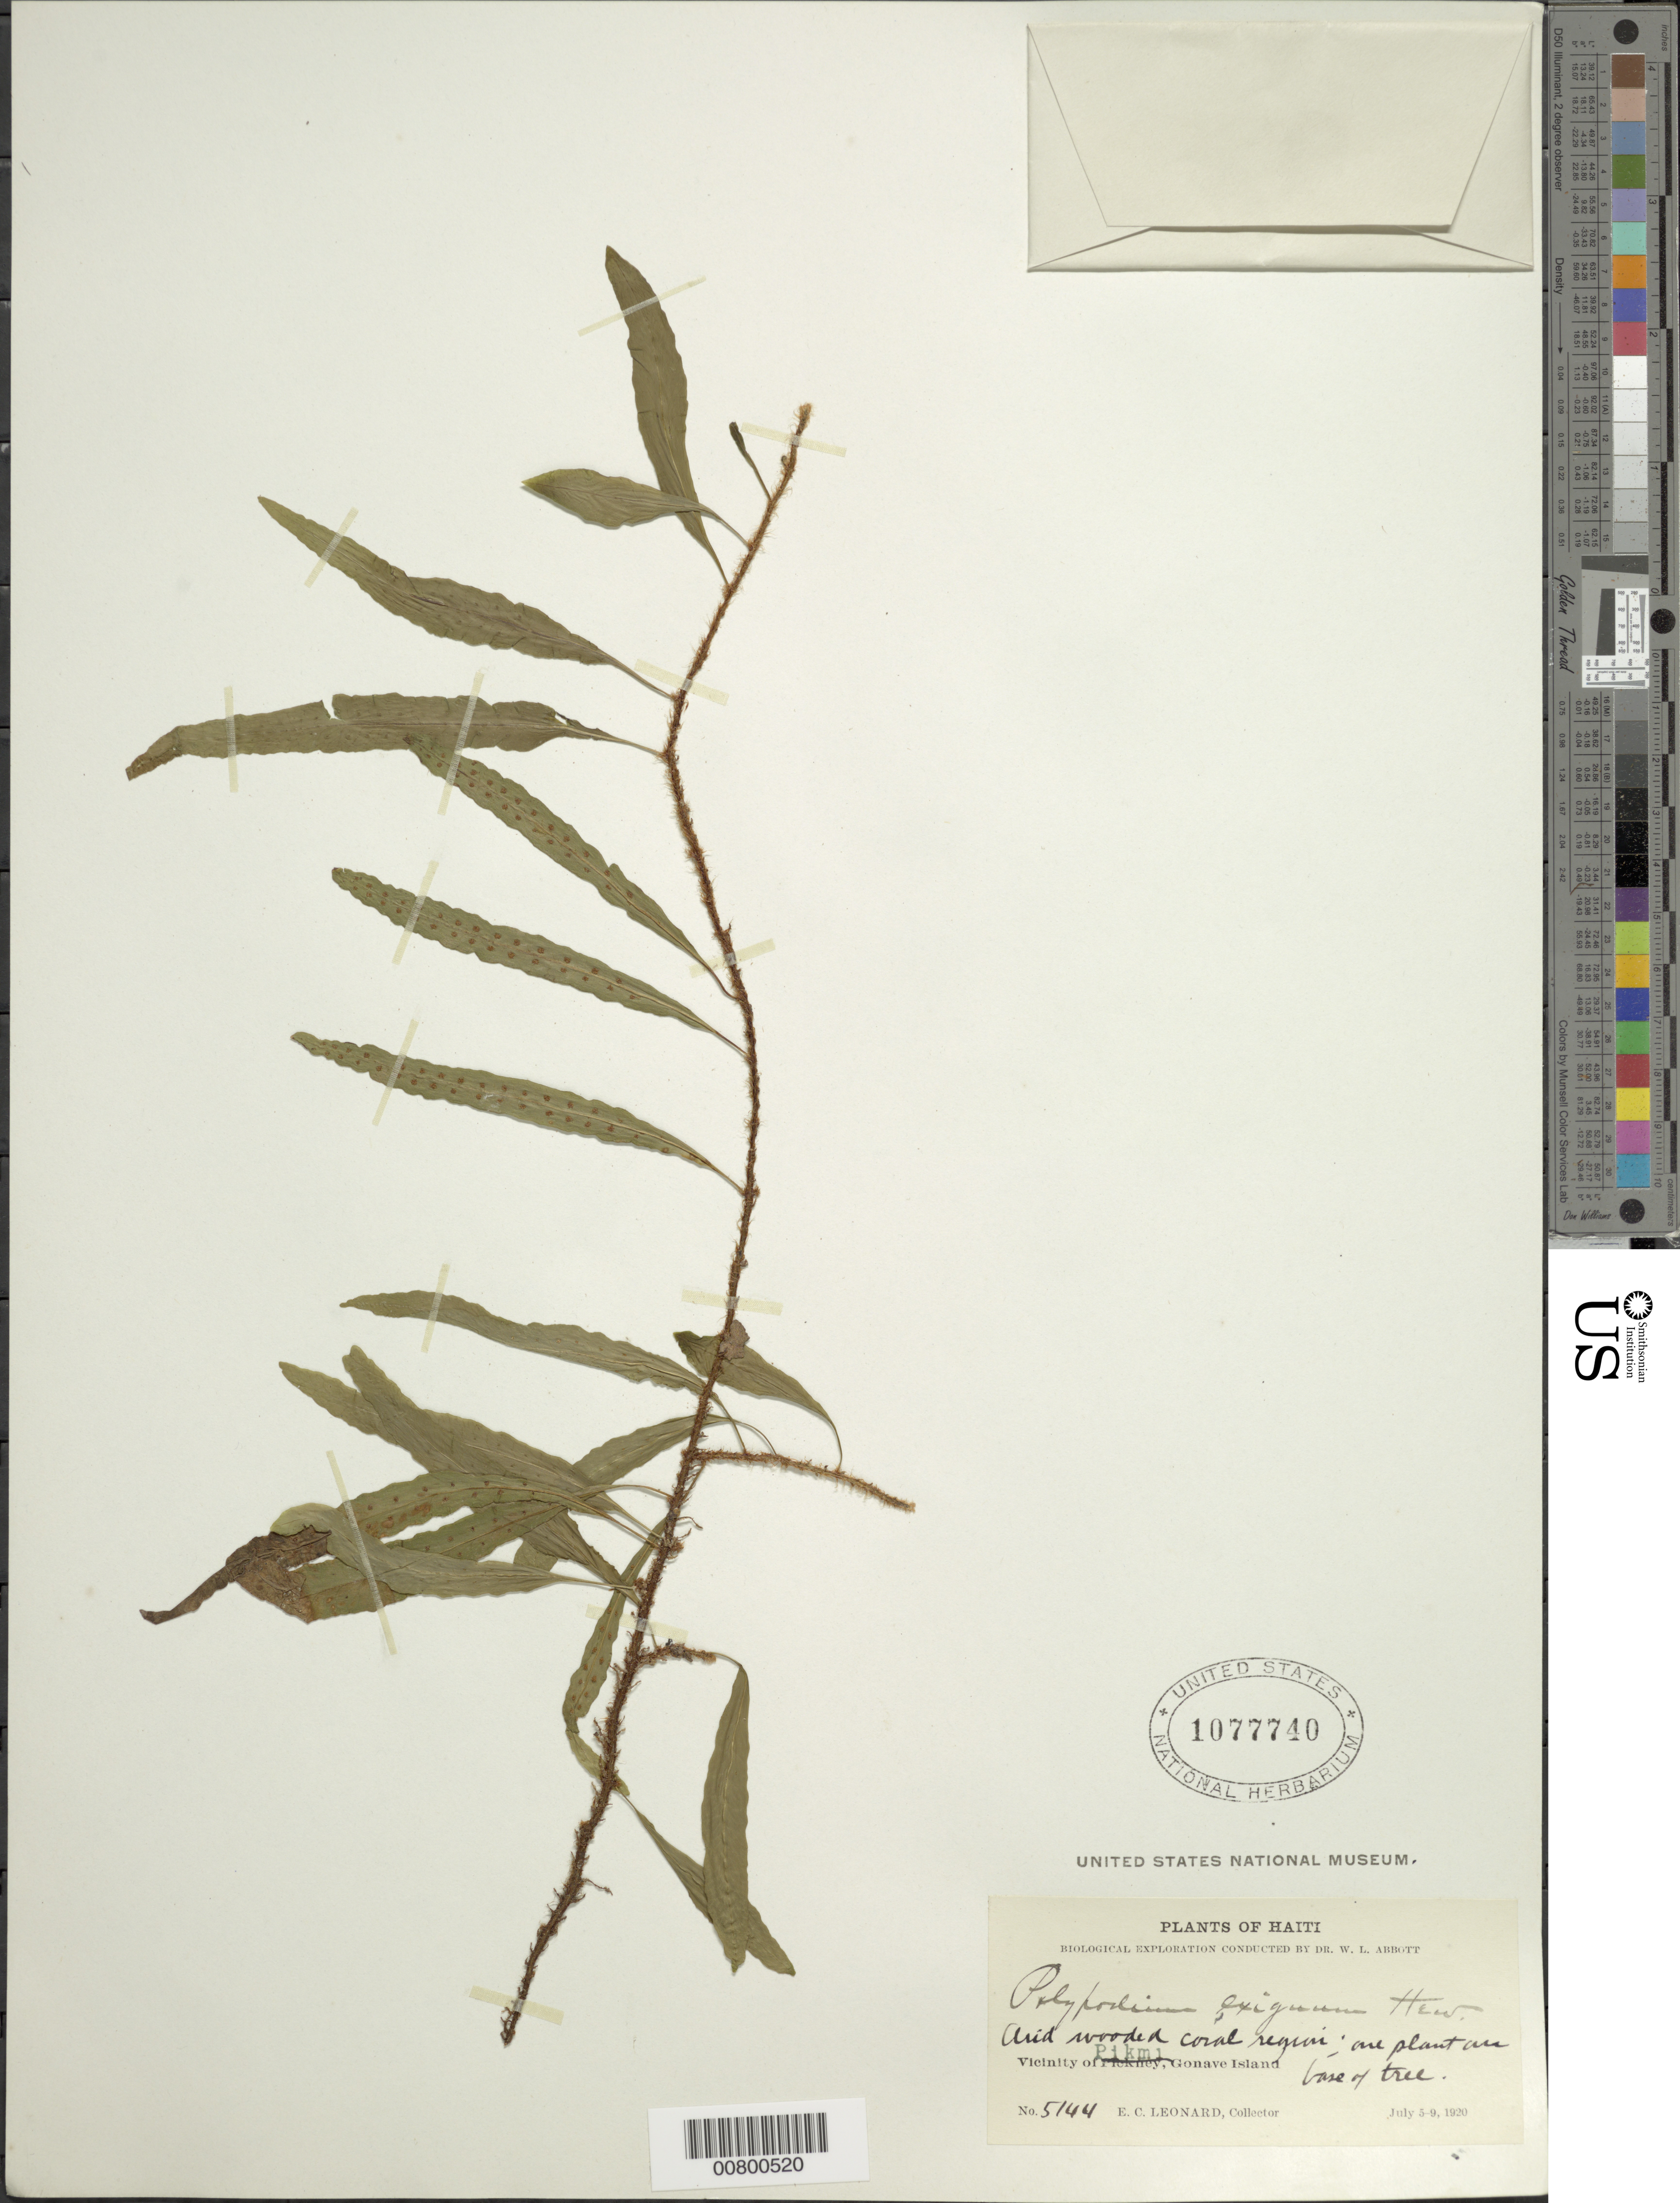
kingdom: Plantae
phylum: Tracheophyta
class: Polypodiopsida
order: Polypodiales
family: Polypodiaceae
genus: Microgramma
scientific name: Microgramma heterophylla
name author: (L.) Wherry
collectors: E. C. Leonard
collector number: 5144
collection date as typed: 05 Jul 1920 to 09 Jul 1920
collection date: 1920-07-05/1920-07-09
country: Haiti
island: Hispaniola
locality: Pikmi vicinity, Gonave Island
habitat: Arid wooded coral region, base of tree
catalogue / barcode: US 1077740